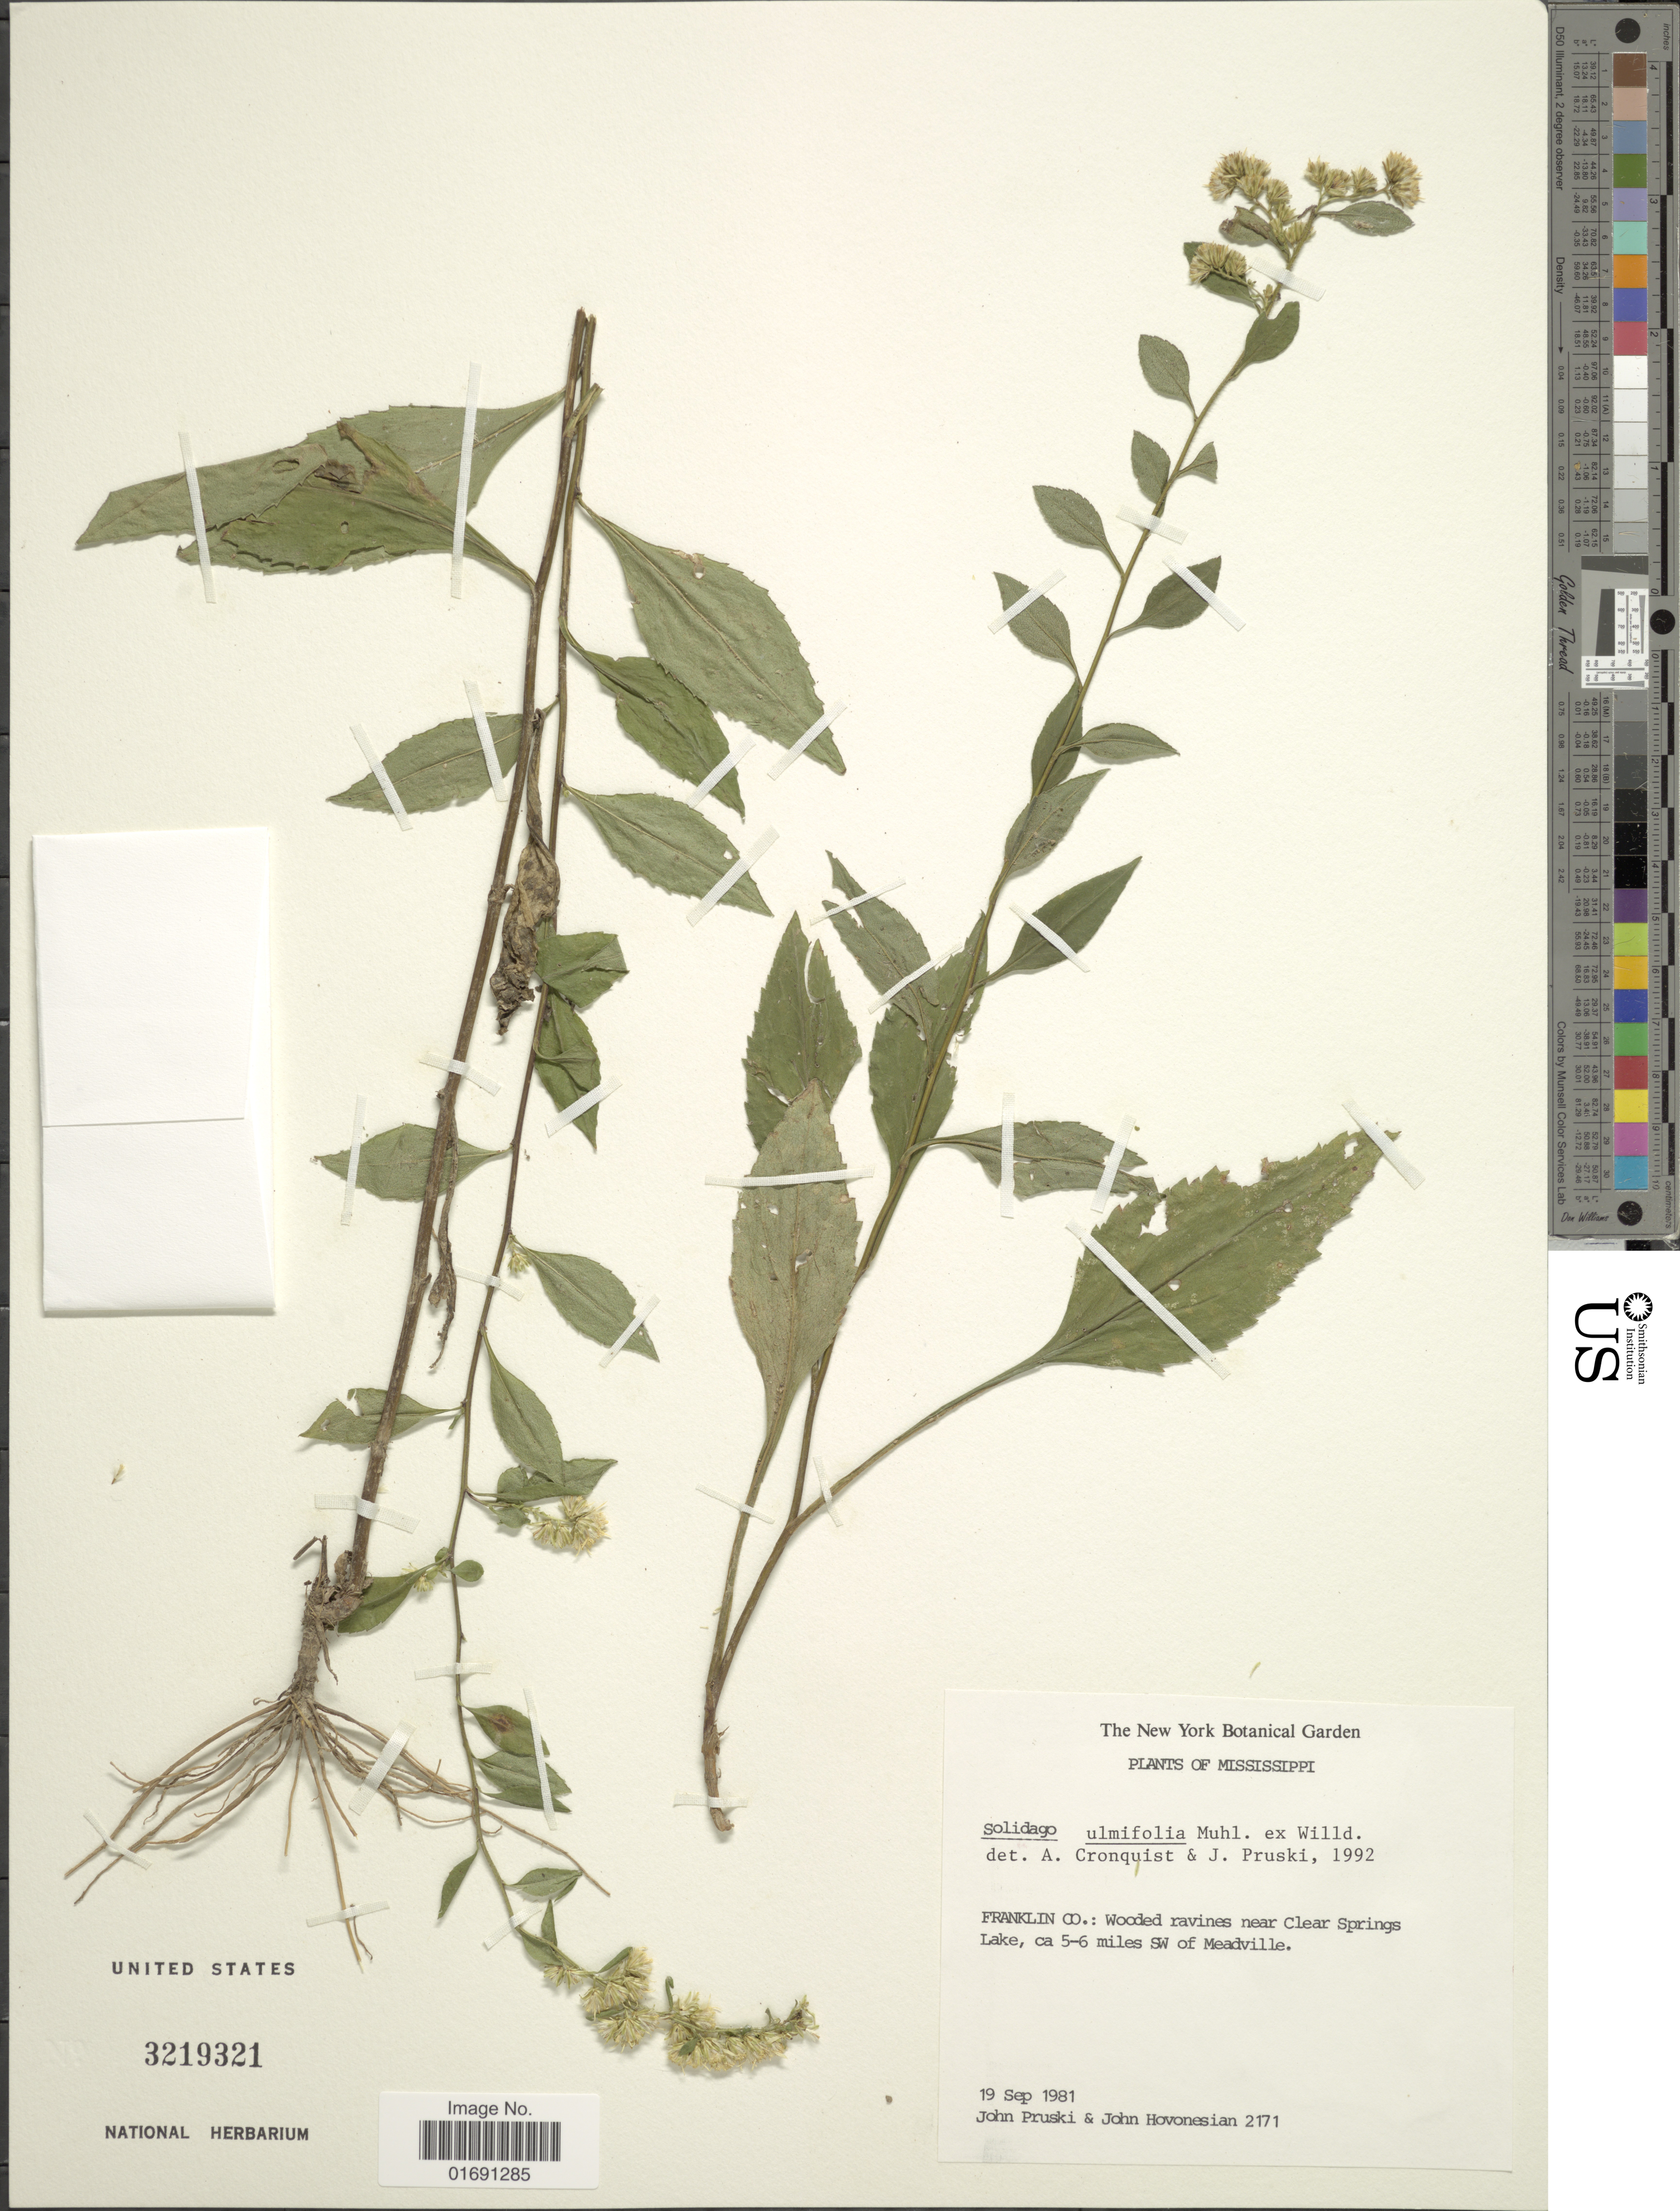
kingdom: Plantae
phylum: Tracheophyta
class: Magnoliopsida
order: Asterales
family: Asteraceae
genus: Solidago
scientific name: Solidago ulmifolia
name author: Muhl. ex Willd.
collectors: J. F. Pruski & J. Hovonesian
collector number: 2171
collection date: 1981-09-19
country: United States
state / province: Mississippi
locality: Franklin Co., wooded ravines near Clear Springs Lake, ca 5-6 miles SW of Meadville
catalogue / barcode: US 3219321